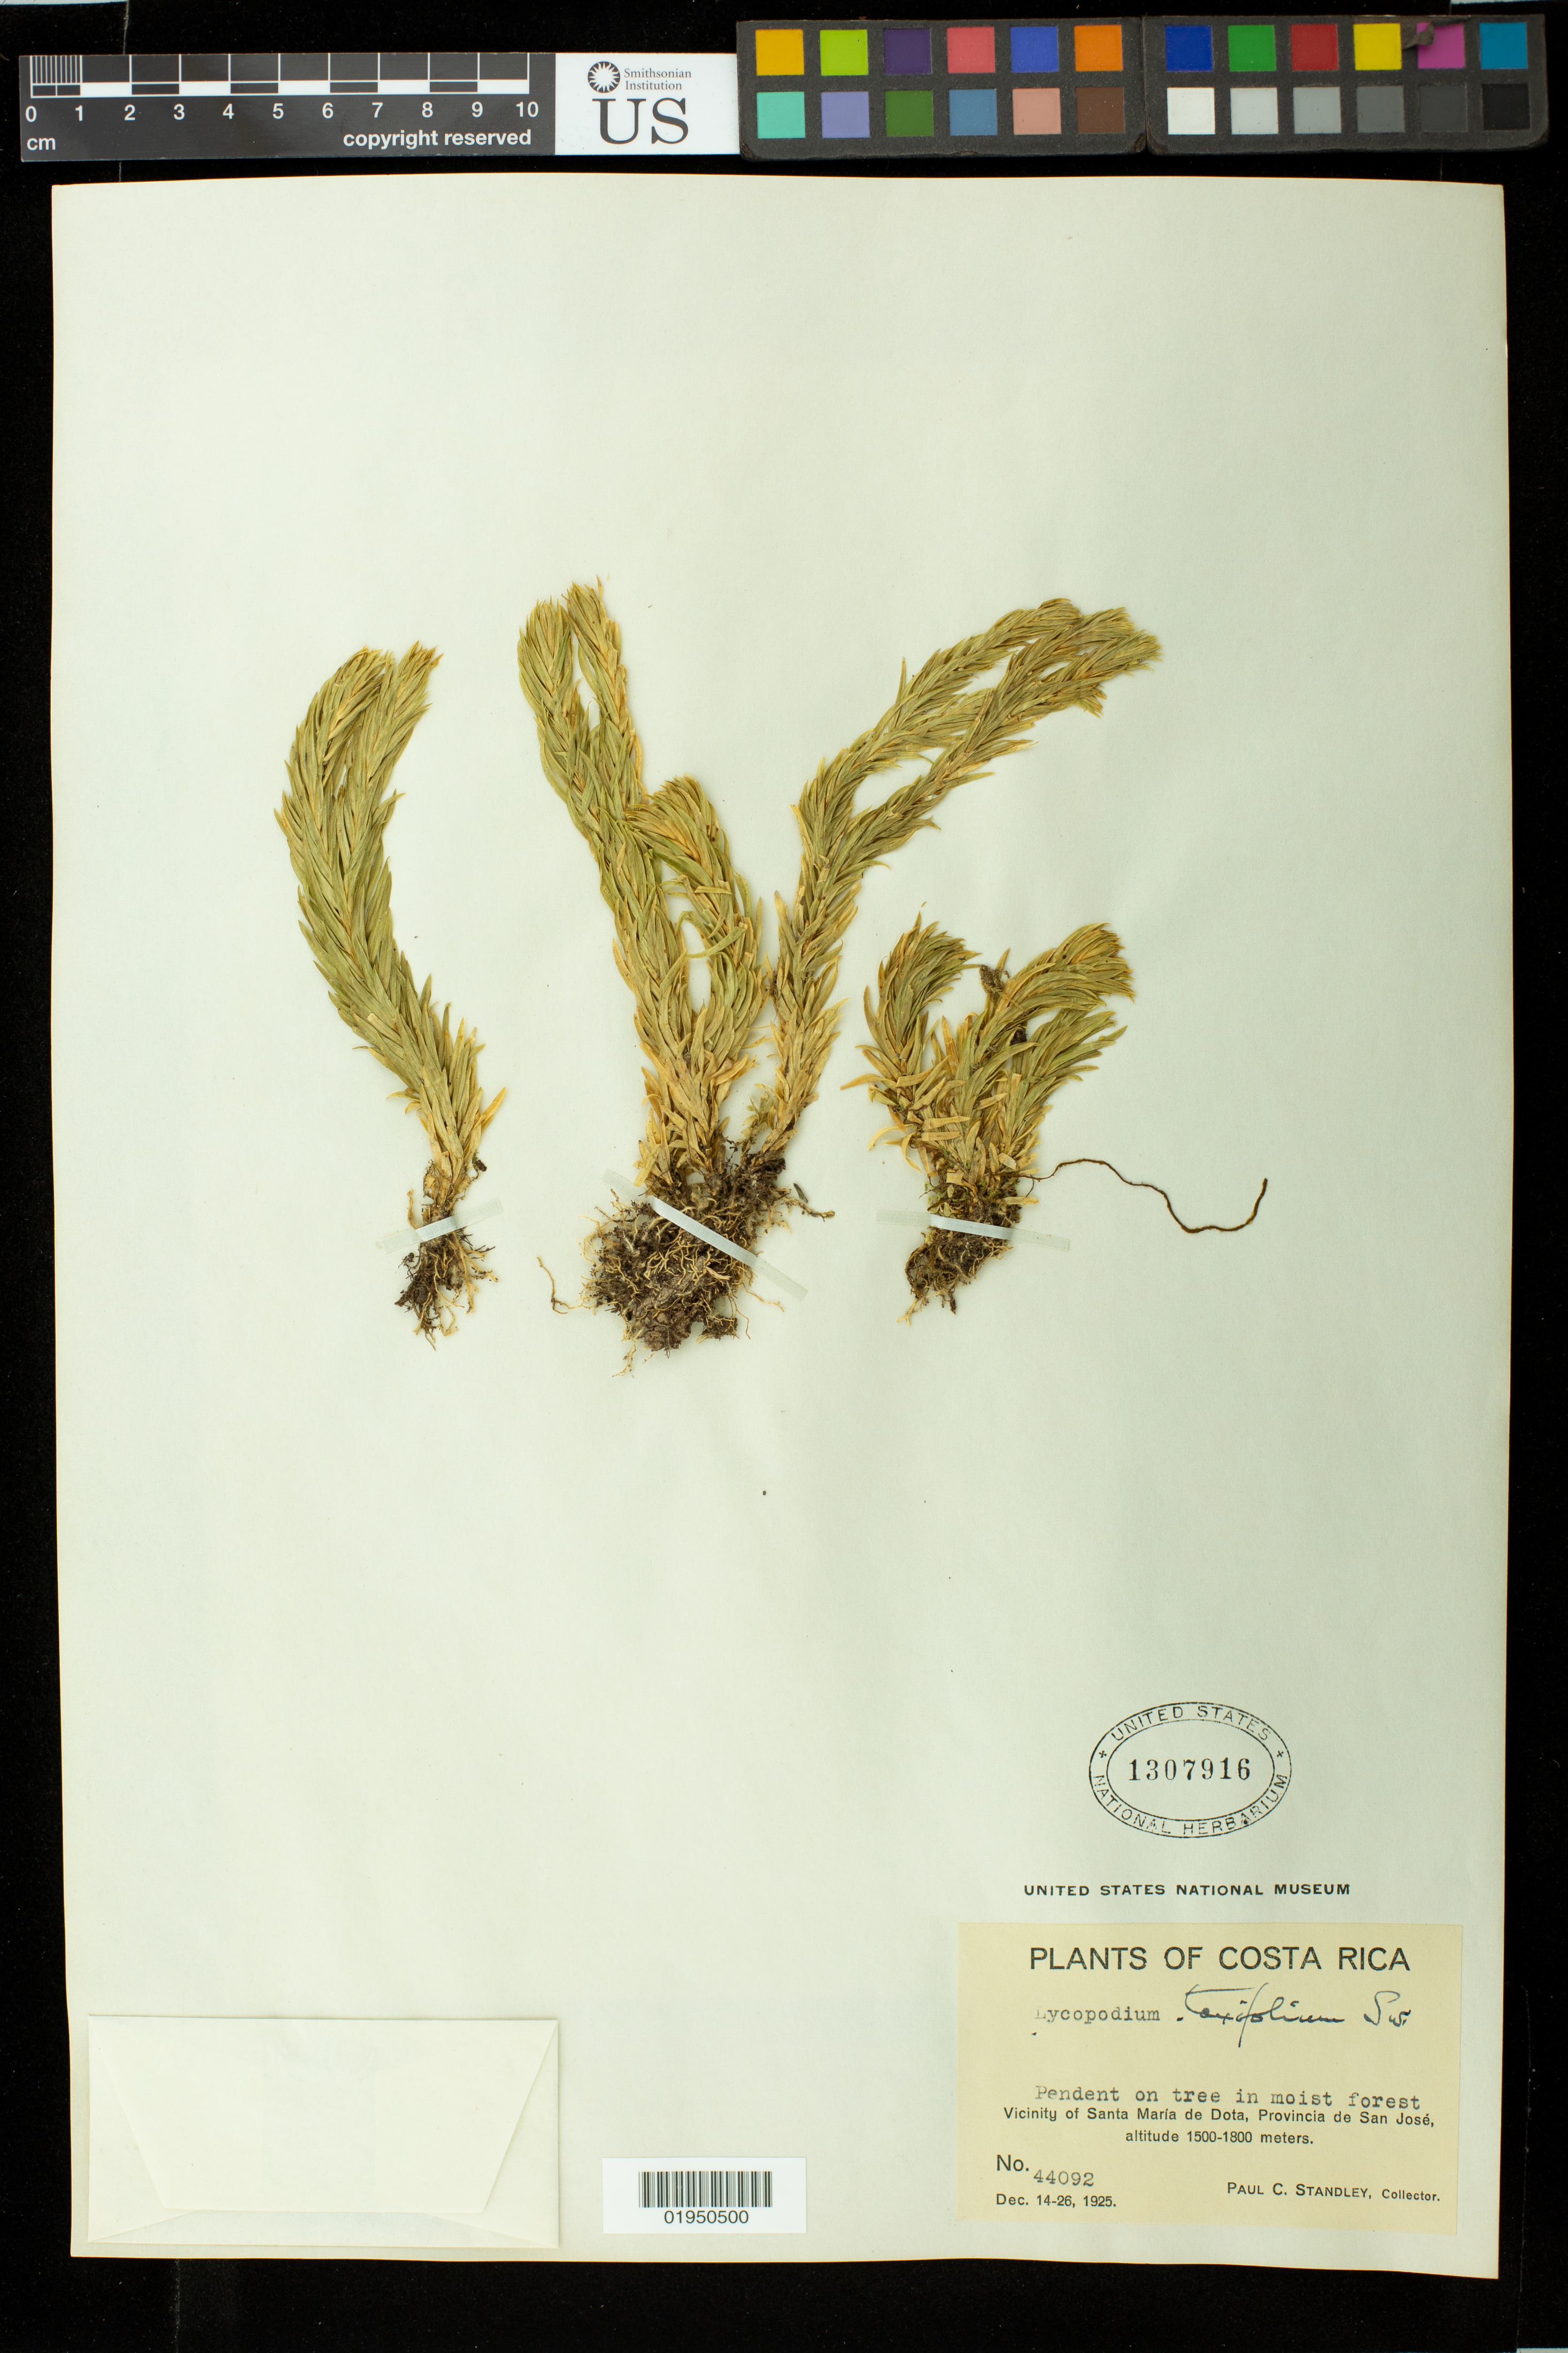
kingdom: Plantae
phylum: Tracheophyta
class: Lycopodiopsida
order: Lycopodiales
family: Lycopodiaceae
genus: Phlegmariurus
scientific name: Phlegmariurus taxifolius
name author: (Sw.) Á. Löve & D. Löve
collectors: P. C. Standley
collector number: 44092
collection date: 1925-12-14/1925-12-26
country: Costa Rica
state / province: San Jose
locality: Vicinity of Santa Maria de Dota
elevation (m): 1500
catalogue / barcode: US 1307916